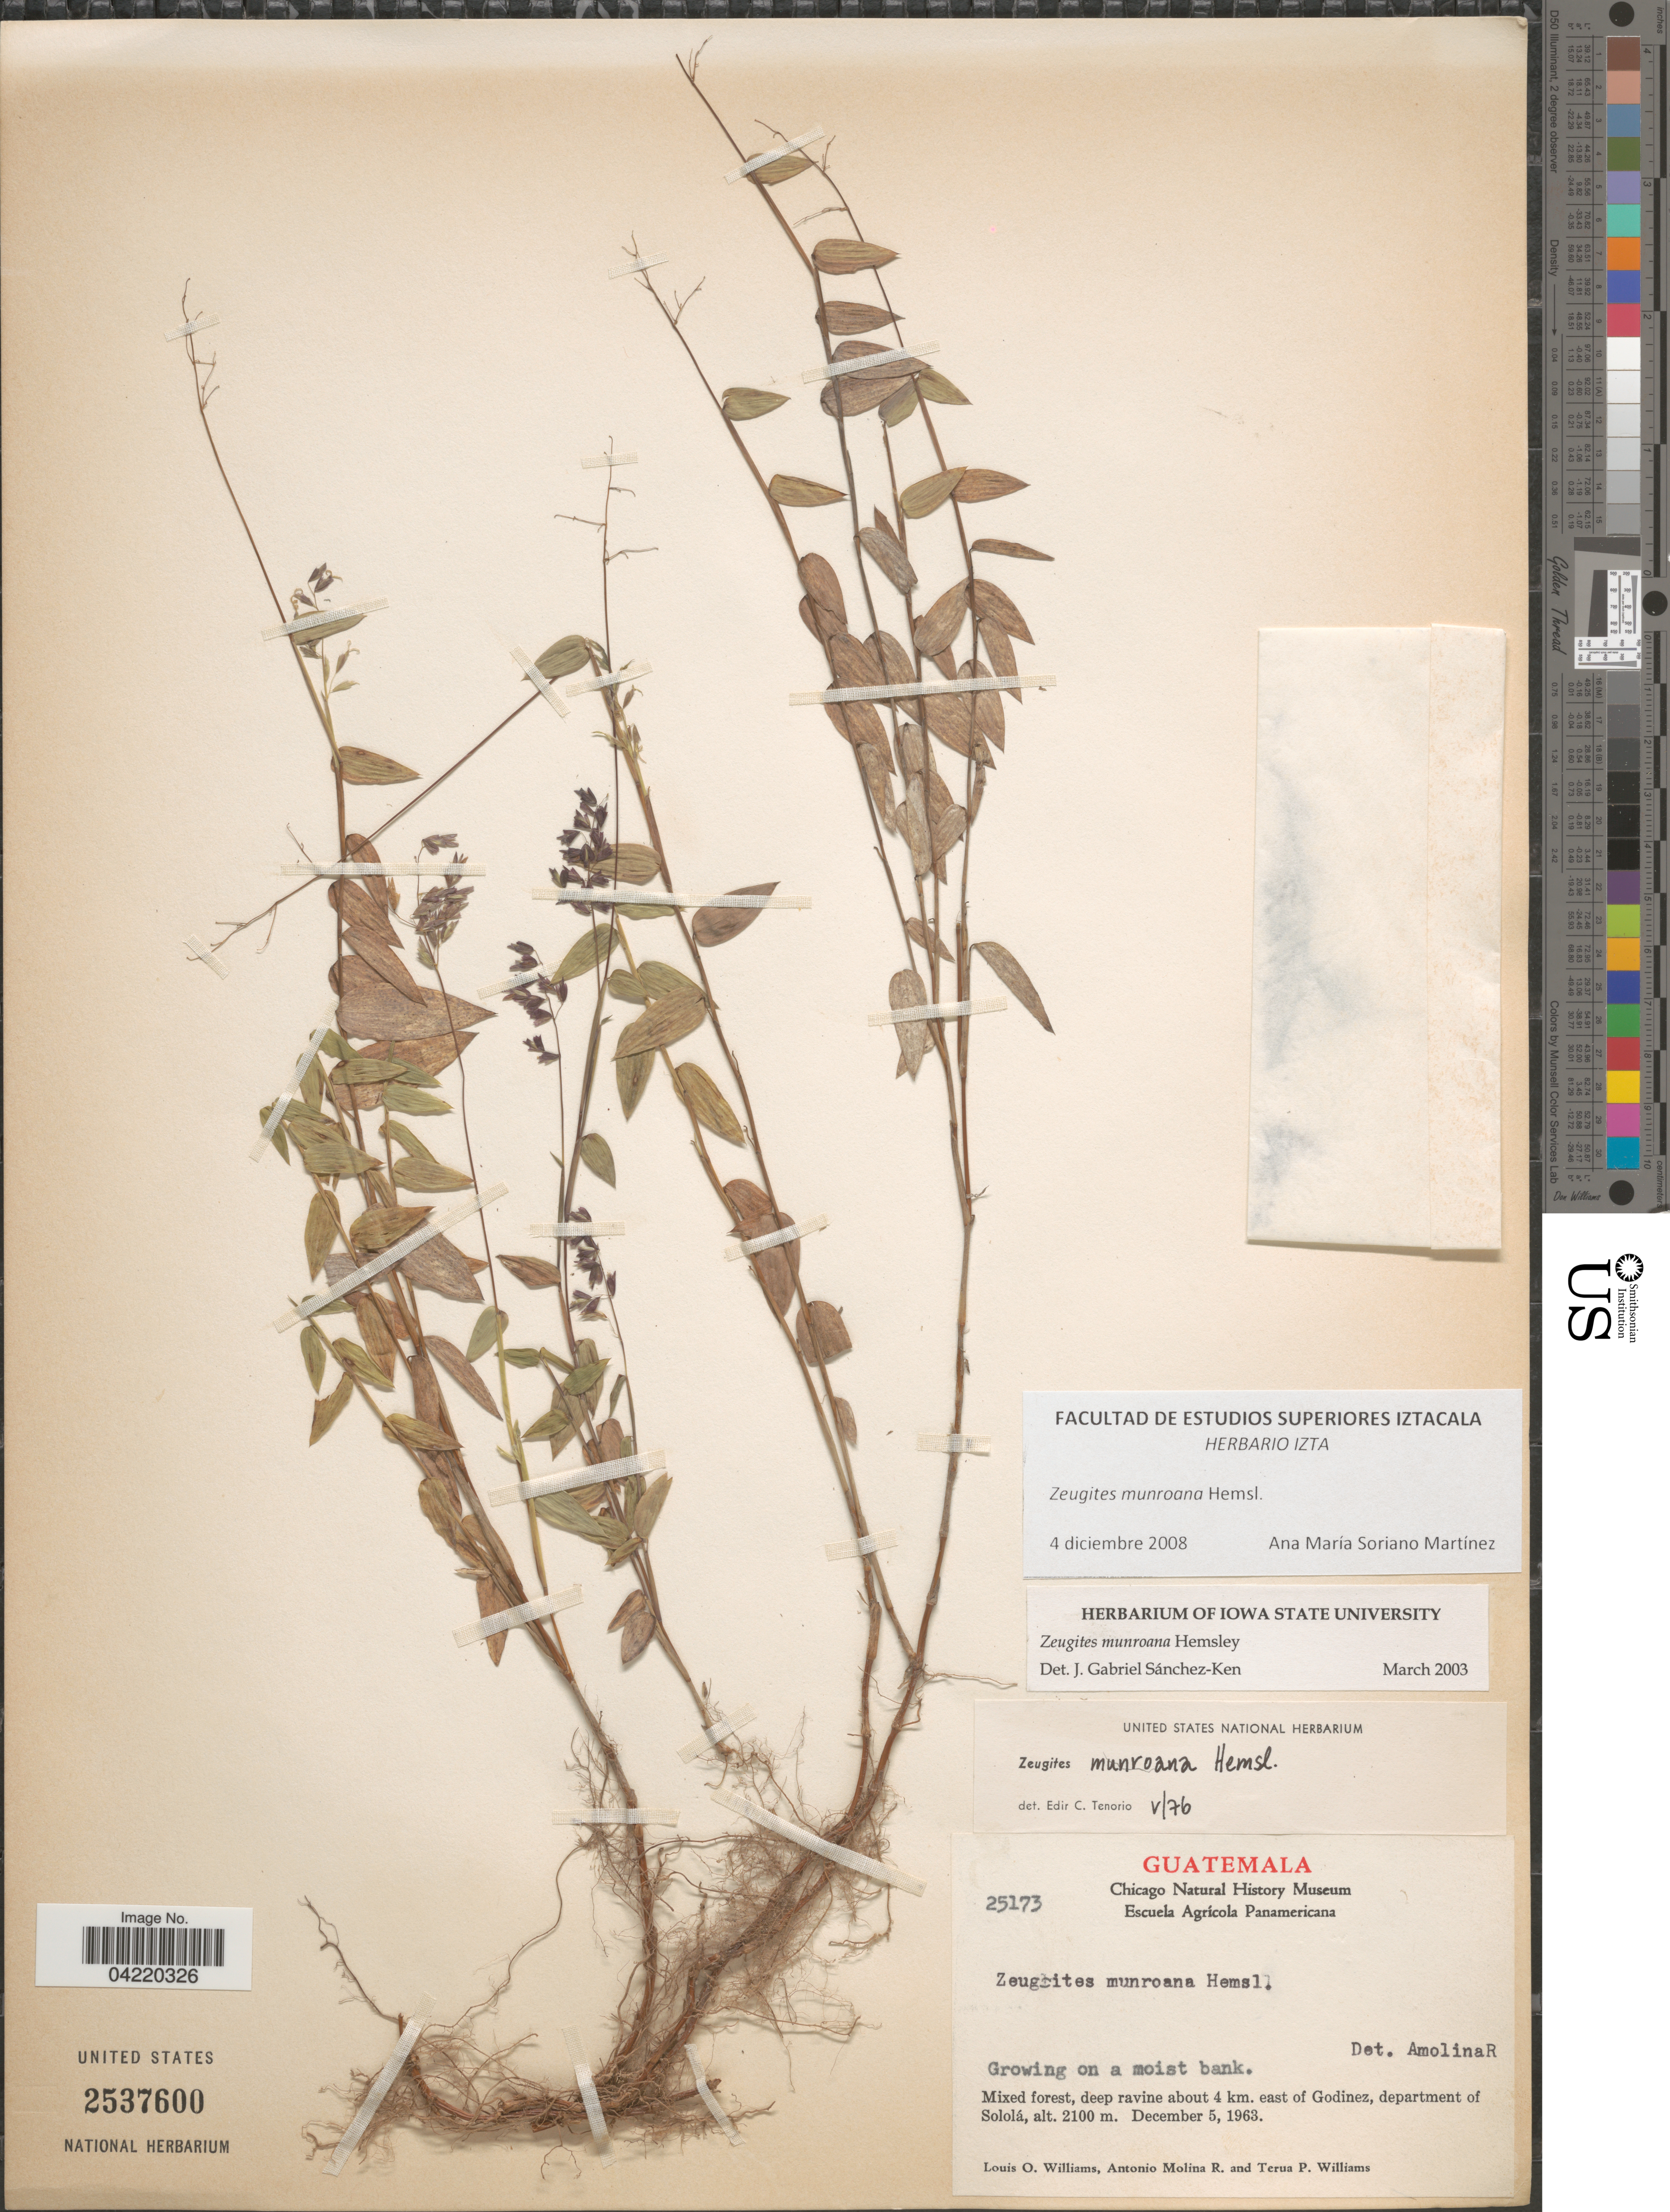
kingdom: Plantae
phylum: Tracheophyta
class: Liliopsida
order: Poales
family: Poaceae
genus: Zeugites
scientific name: Zeugites munroanus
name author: Hemsl.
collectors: L. O. Williams, A. Molina R. & T. Williams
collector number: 25173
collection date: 1963-12-05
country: Guatemala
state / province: Solola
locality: Mixed forest, deep ravine about 4 km. east of Godinez, department of Sololá.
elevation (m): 2100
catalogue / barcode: US 2537600